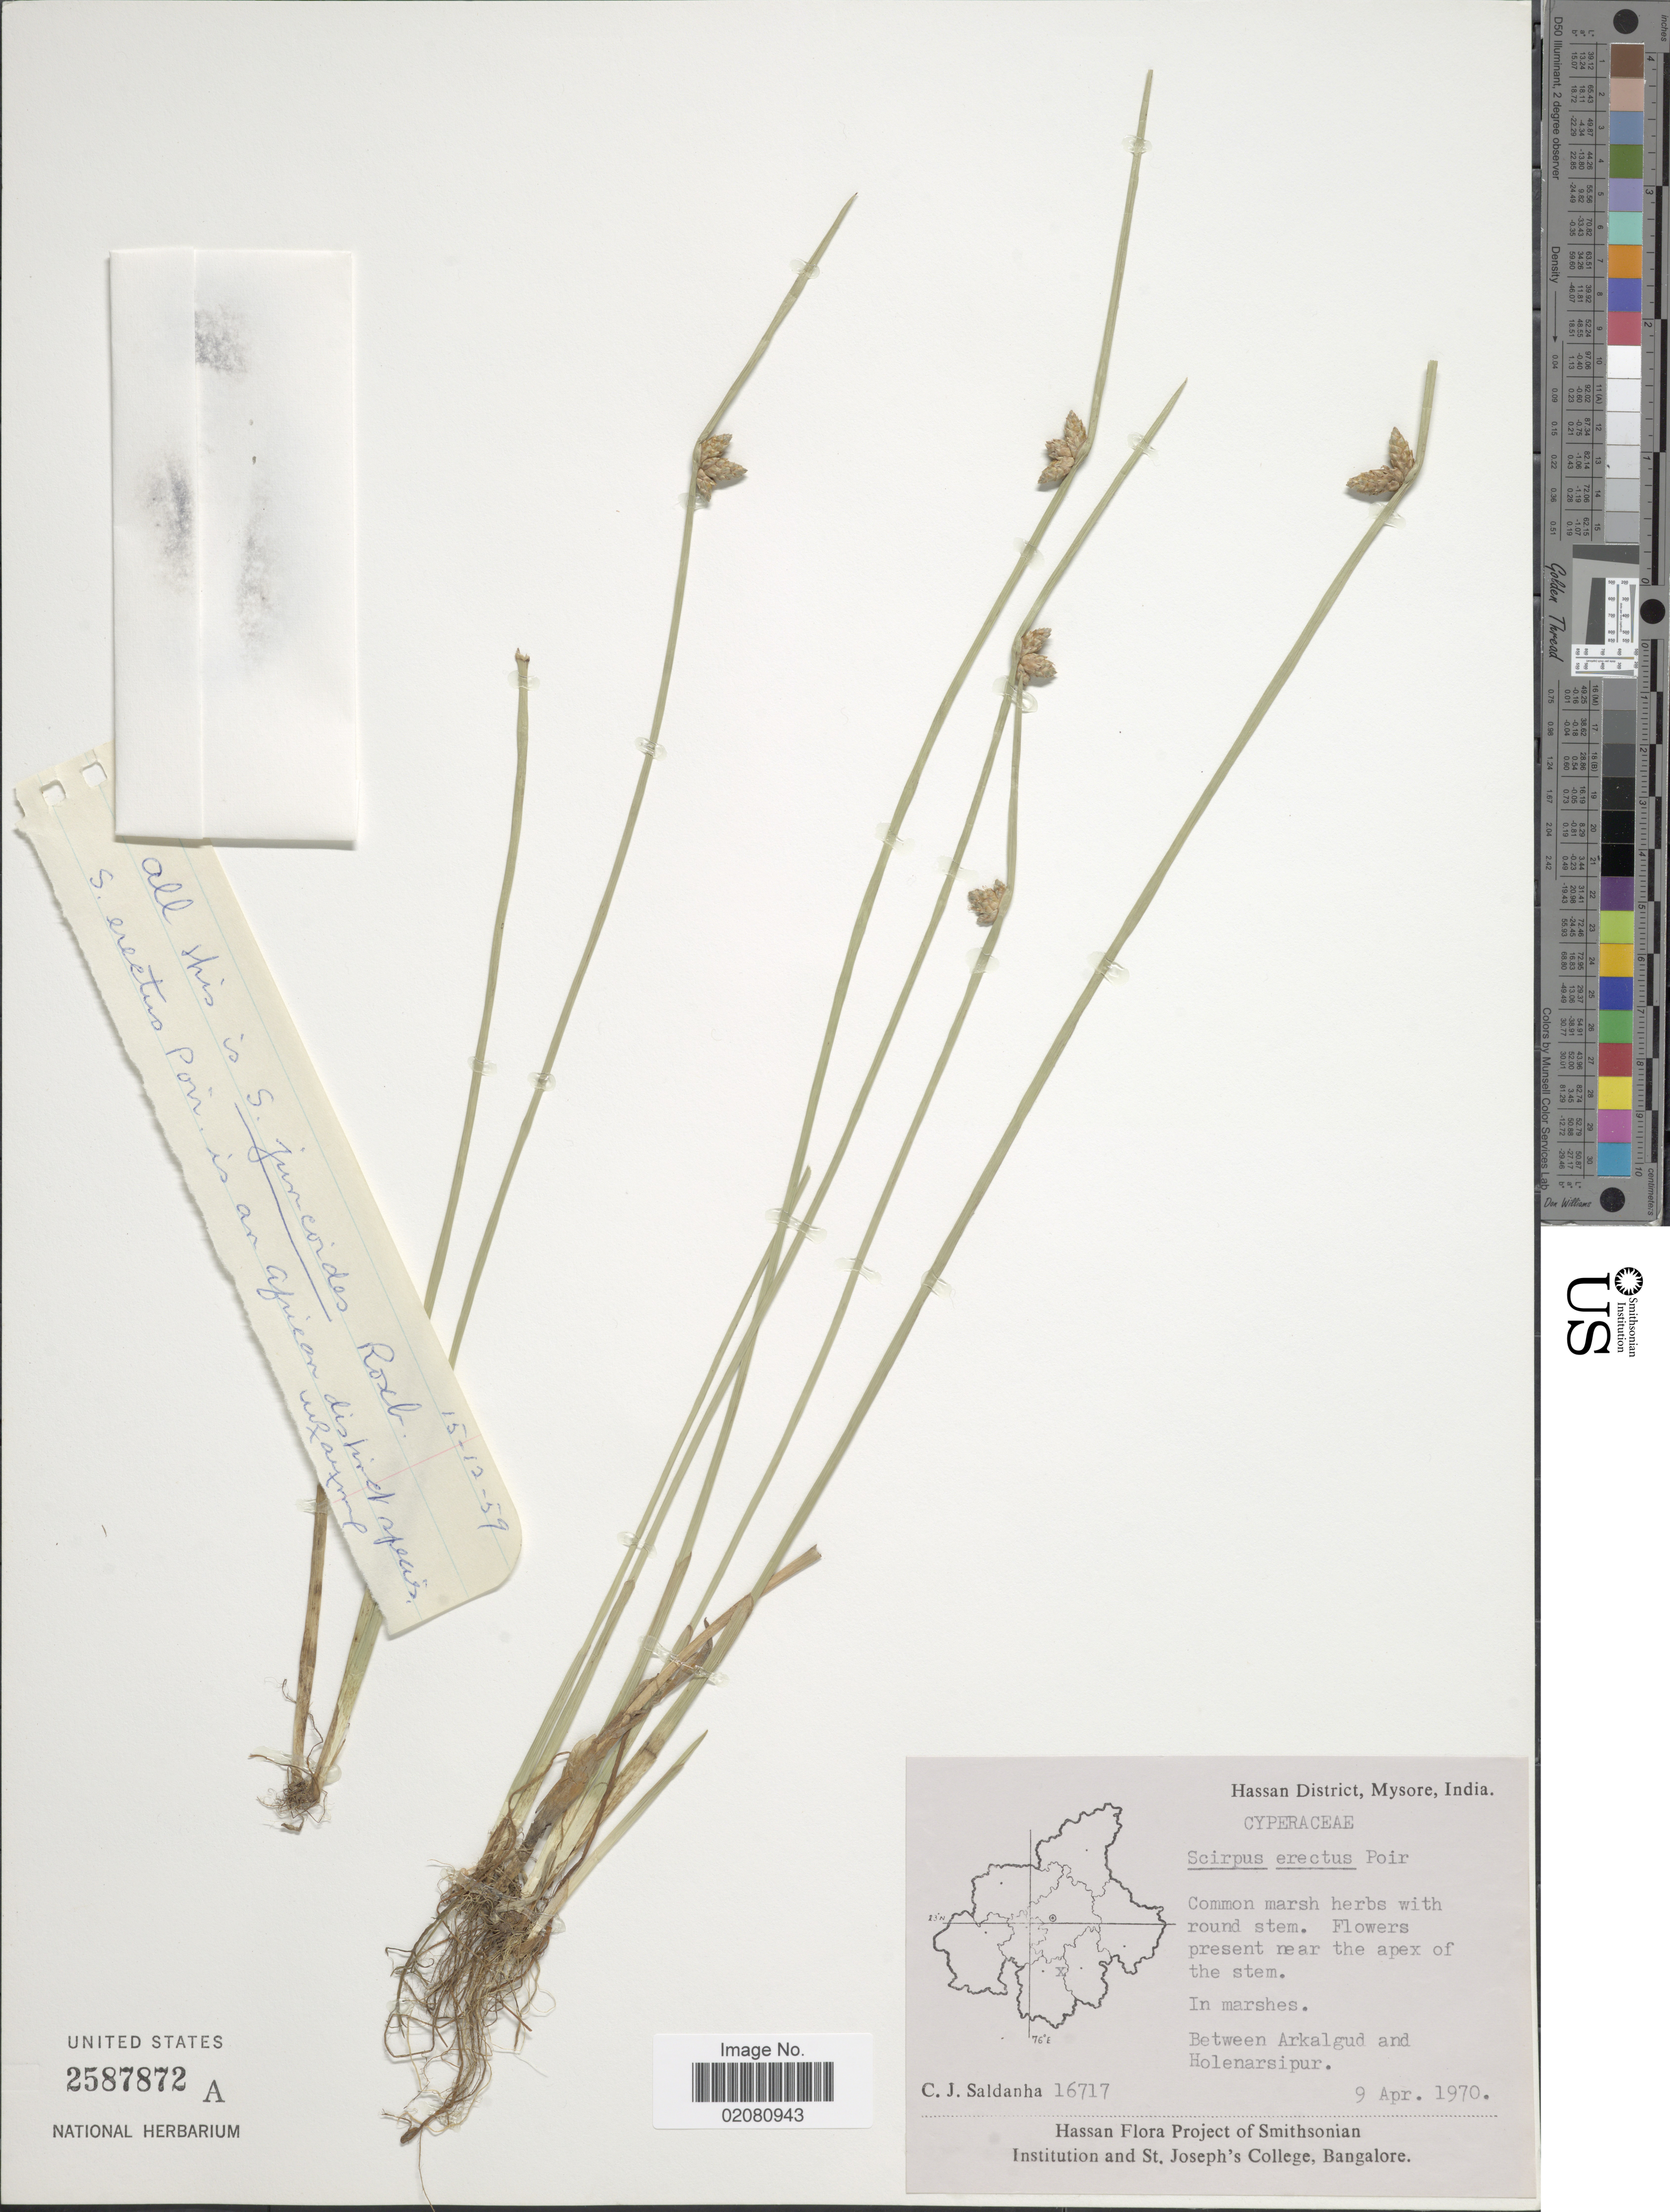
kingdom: Plantae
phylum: Tracheophyta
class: Liliopsida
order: Poales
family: Cyperaceae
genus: Schoenoplectus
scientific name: Schoenoplectus juncoides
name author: (Roxb.) Palla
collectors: C. J. Saldanha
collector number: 16717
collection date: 1970-04-09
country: India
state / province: Karnataka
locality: Hassan District, Mysore. Between Arkalgud and Holenarsipur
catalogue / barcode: US 2587872A